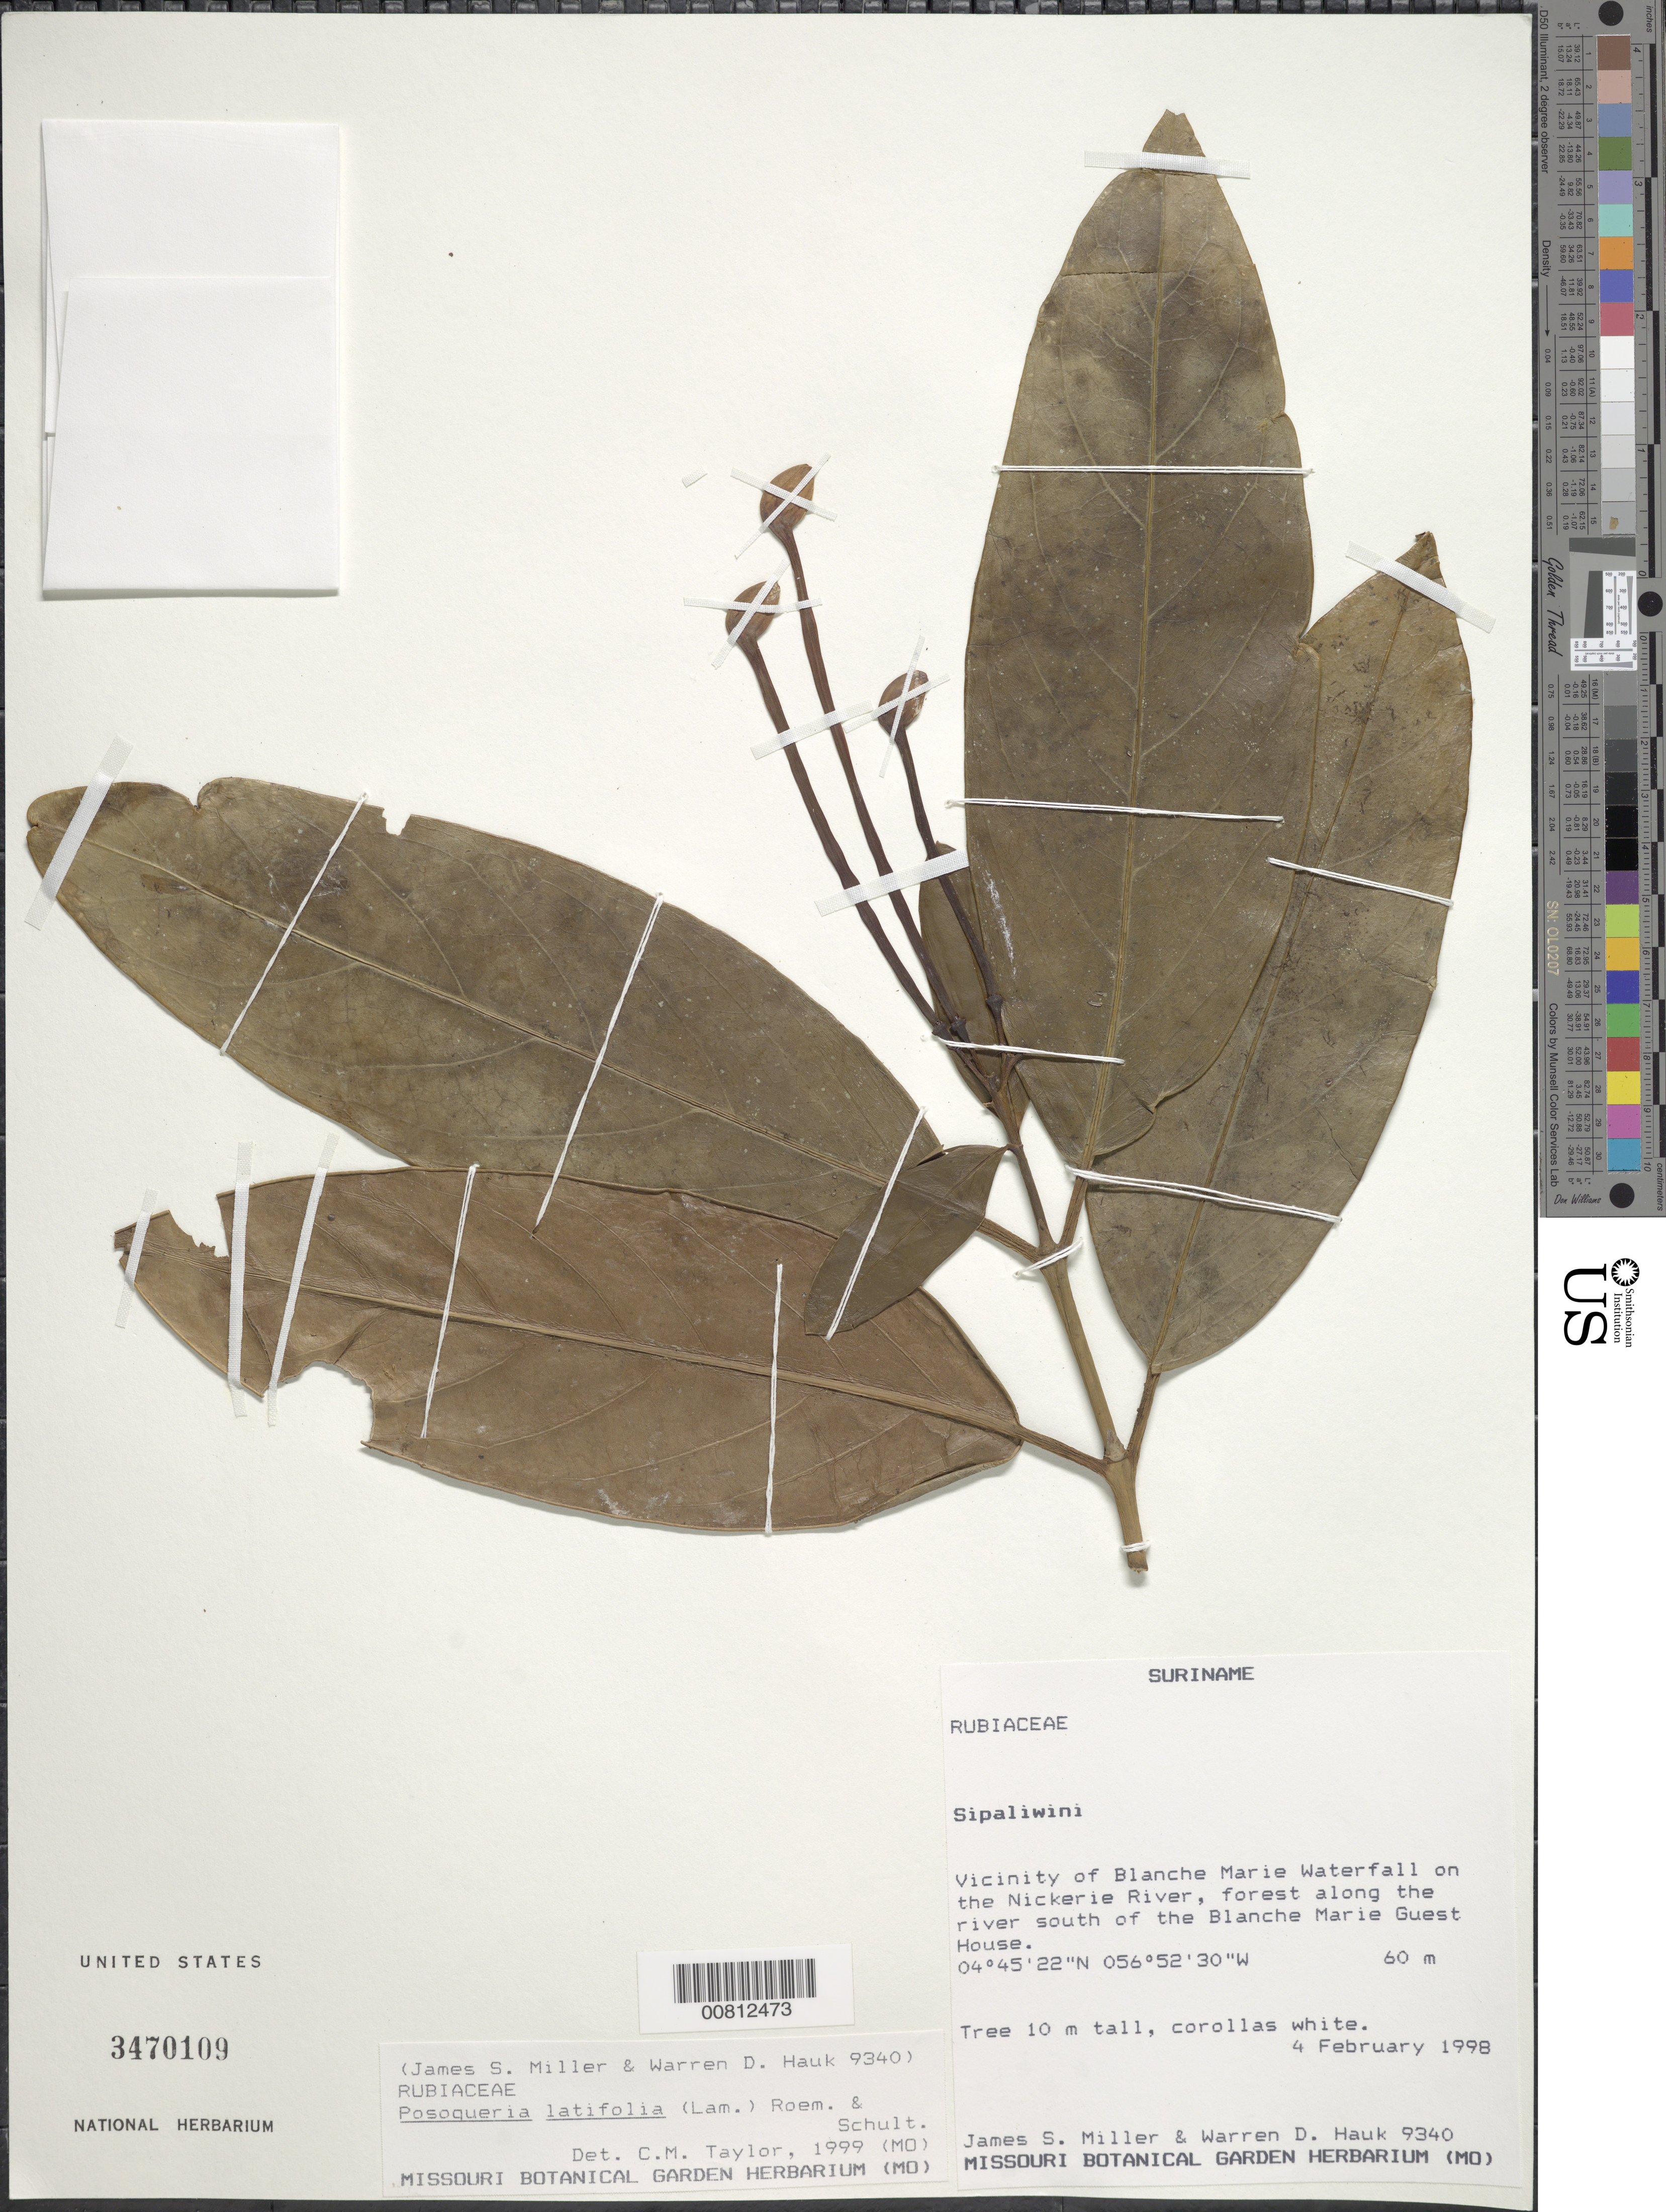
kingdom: Plantae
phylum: Tracheophyta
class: Magnoliopsida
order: Gentianales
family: Rubiaceae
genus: Posoqueria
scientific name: Posoqueria latifolia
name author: (Rudge) Roem. & Schult.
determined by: Taylor, Charlotte M.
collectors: J. S. Miller & W. Hauk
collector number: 9340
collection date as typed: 4-Feb-98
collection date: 1998-02-04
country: Suriname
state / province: Sipaliwini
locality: Blanche Marie falls, vic., on Nickerie R., S of Blanche Marie Guest House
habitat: Forest along the river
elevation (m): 60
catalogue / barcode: US 3470109